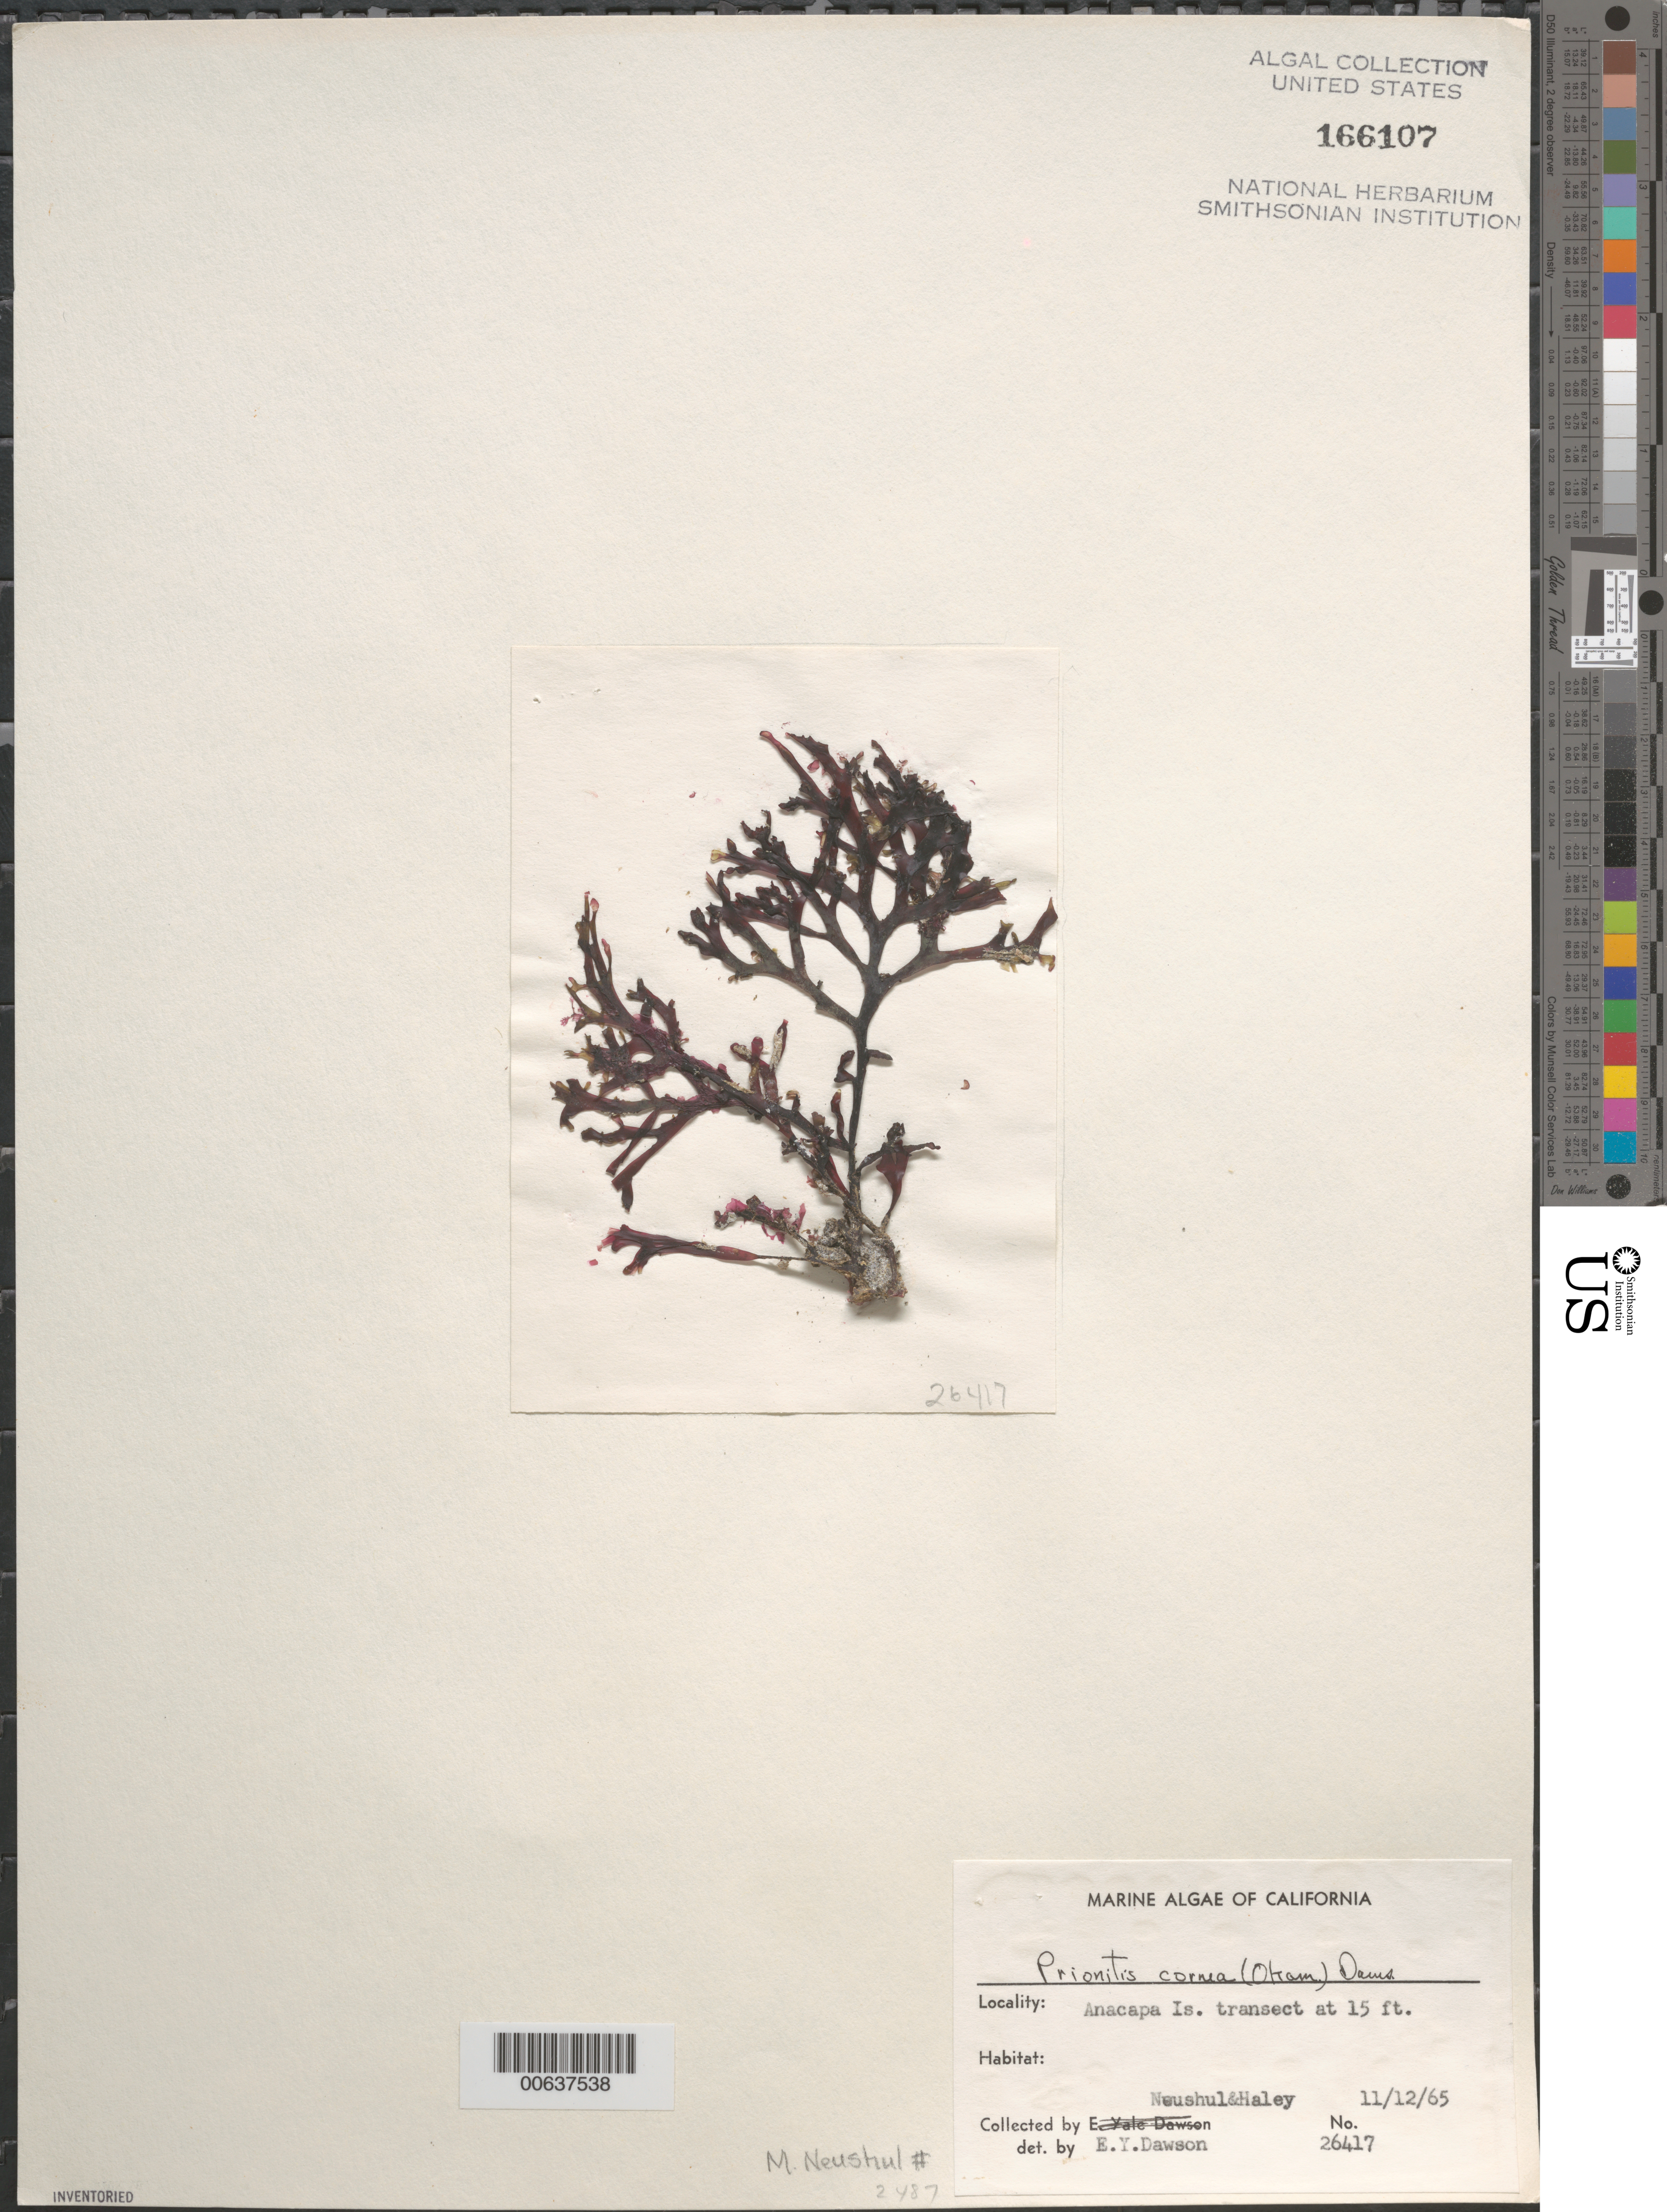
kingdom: Plantae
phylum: Rhodophyta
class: Florideophyceae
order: Halymeniales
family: Halymeniaceae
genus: Grateloupia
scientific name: Grateloupia cornea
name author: Okamura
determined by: Algae name updating Project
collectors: M. Neushul & B. Haley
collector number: Neushul 2487 & EYD 26417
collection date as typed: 12 Nov 1965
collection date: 1965-11-12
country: United States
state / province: California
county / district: Ventura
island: Anacapa Island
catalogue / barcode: US 166107